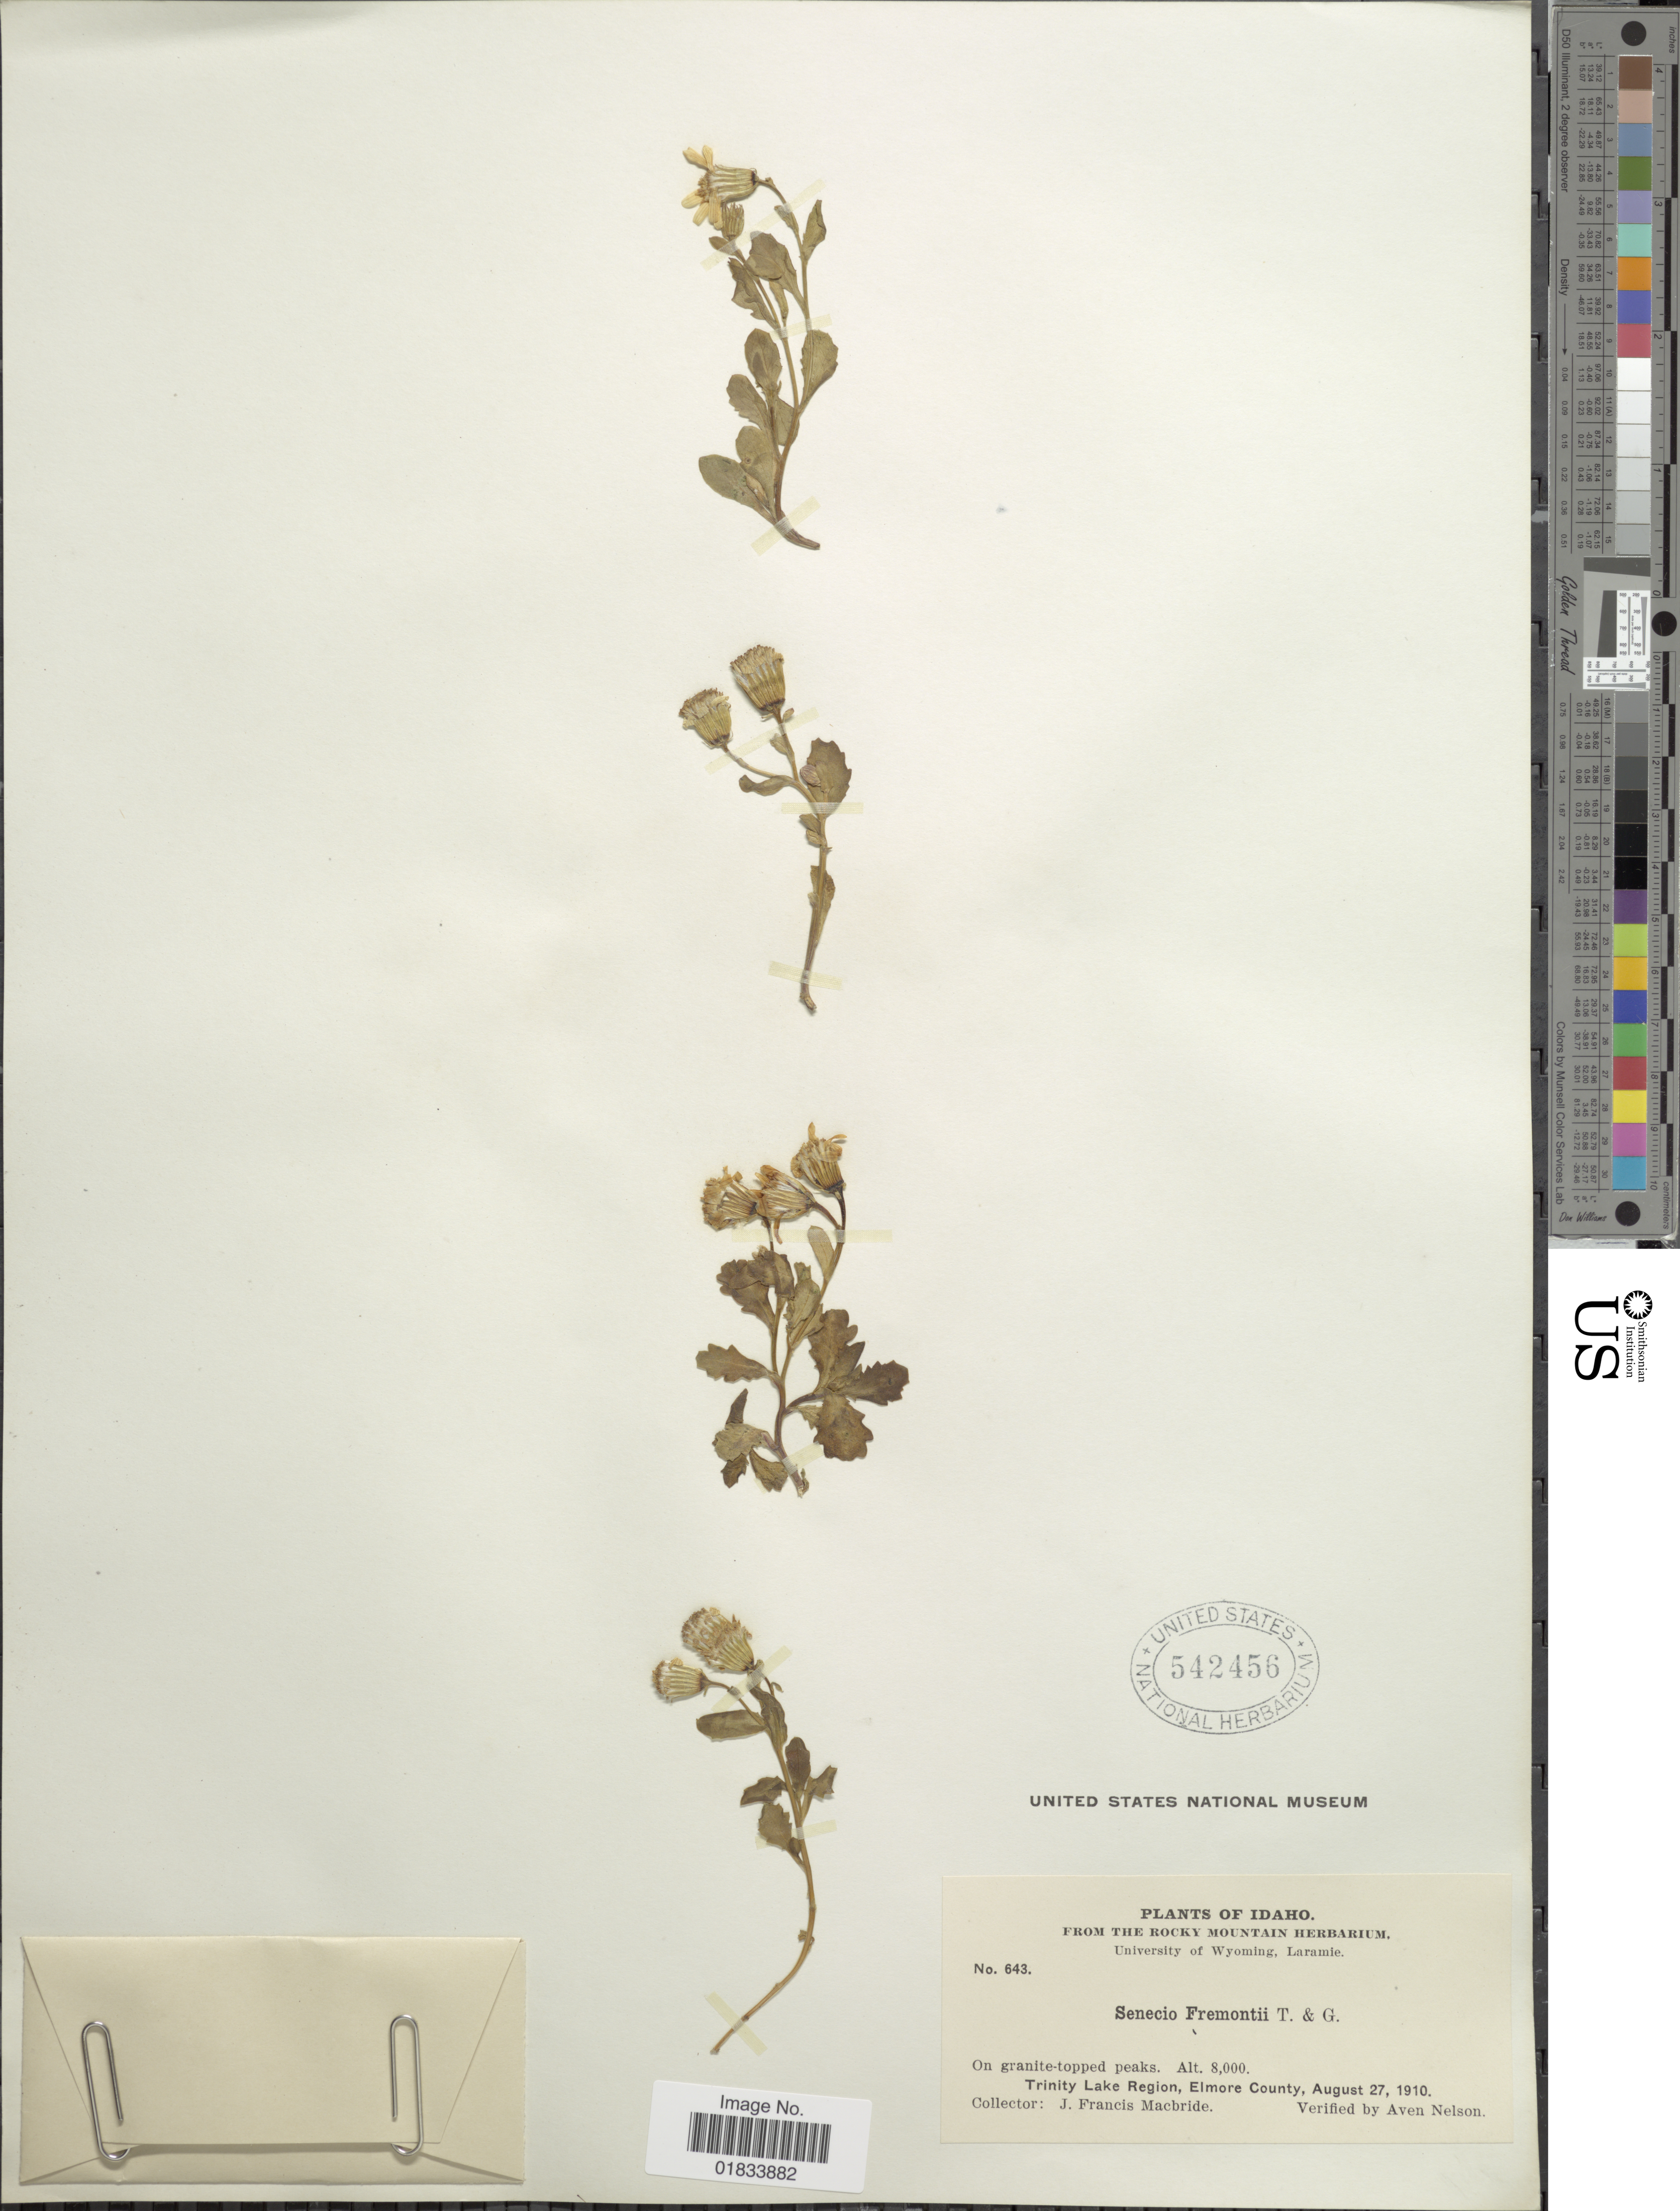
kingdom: Plantae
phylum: Tracheophyta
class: Magnoliopsida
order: Asterales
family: Asteraceae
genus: Senecio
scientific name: Senecio fremontii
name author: Torr. & A. Gray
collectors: J. F. Macbride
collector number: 643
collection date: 1910-08-27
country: United States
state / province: Idaho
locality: Trinity Lake Region, Elmore County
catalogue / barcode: US 542456